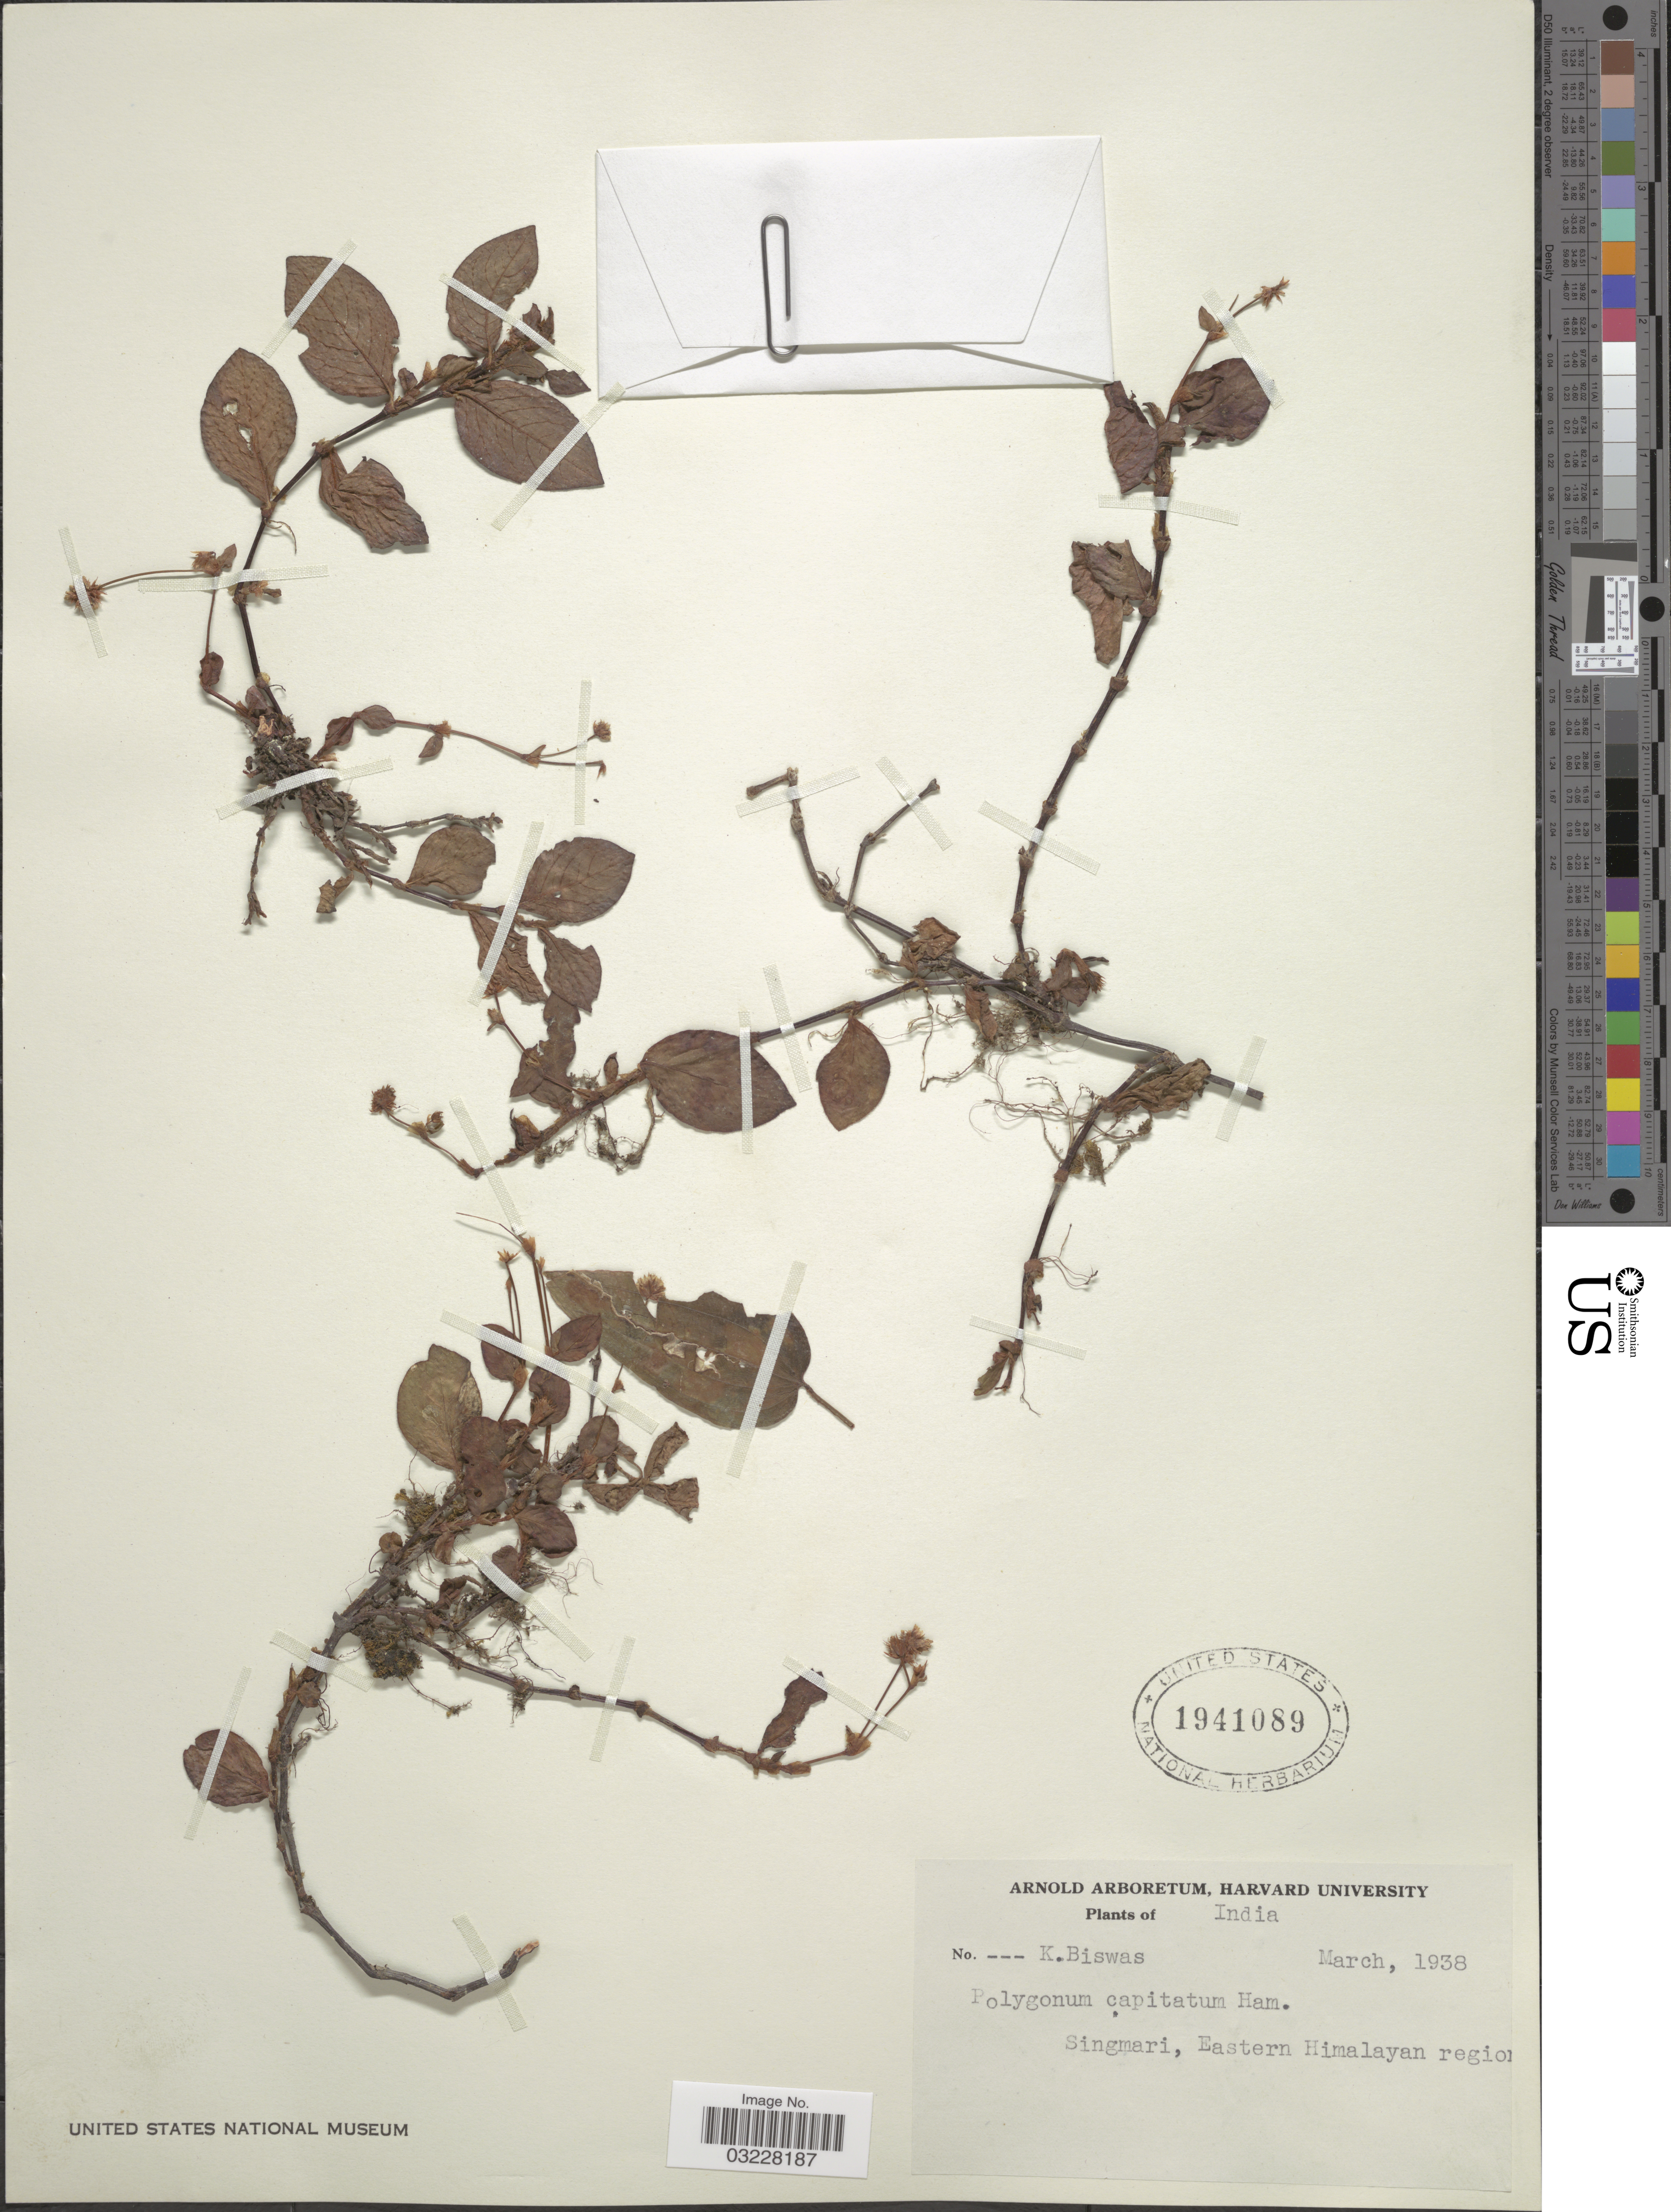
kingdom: Plantae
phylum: Tracheophyta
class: Magnoliopsida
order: Caryophyllales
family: Polygonaceae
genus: Polygonum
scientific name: Polygonum capitatum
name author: Buch.-Ham. ex D. Don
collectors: K. Biswas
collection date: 1938-03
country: India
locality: Singmari, Eastern Himalayan region.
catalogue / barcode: US 1941089